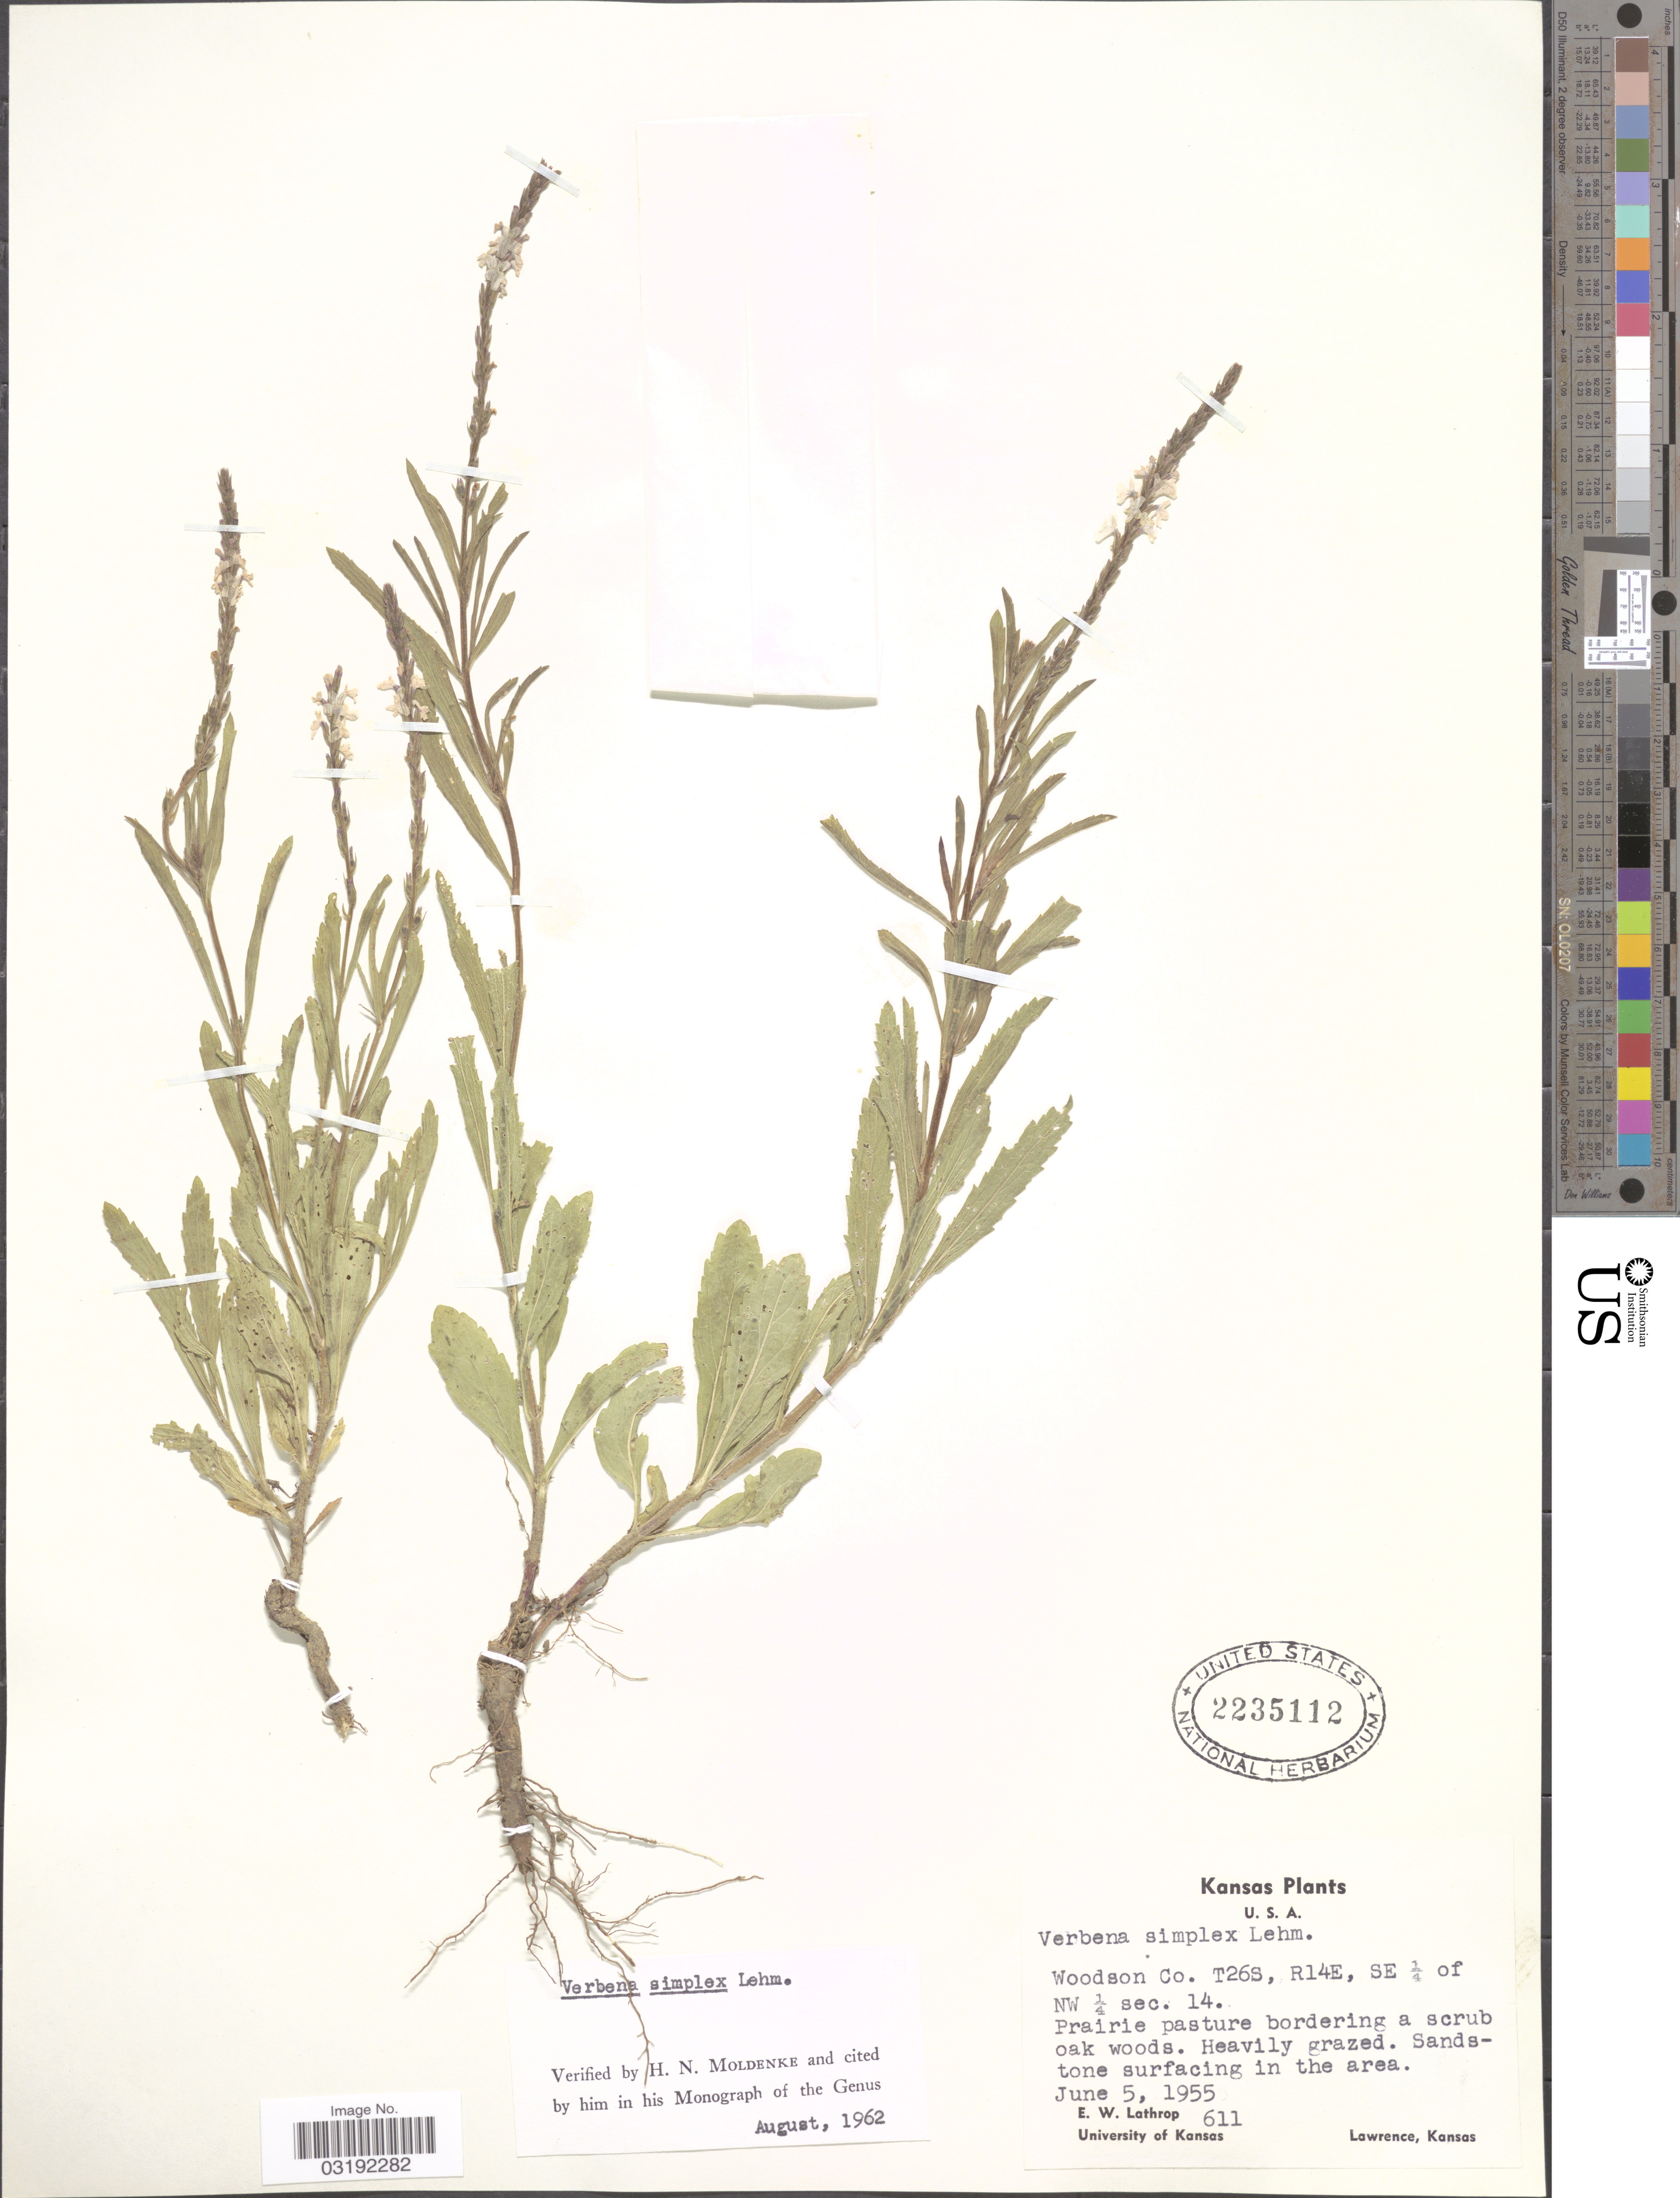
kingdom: Plantae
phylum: Tracheophyta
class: Magnoliopsida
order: Lamiales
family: Verbenaceae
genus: Verbena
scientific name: Verbena simplex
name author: F. Lehm.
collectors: E. W. Lathrop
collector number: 611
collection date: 1955-06-05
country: United States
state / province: Kansas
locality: Woodson Co. T26S, R14E, SE ¼ of NW ¼ sec. 14.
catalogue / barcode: US 2235112